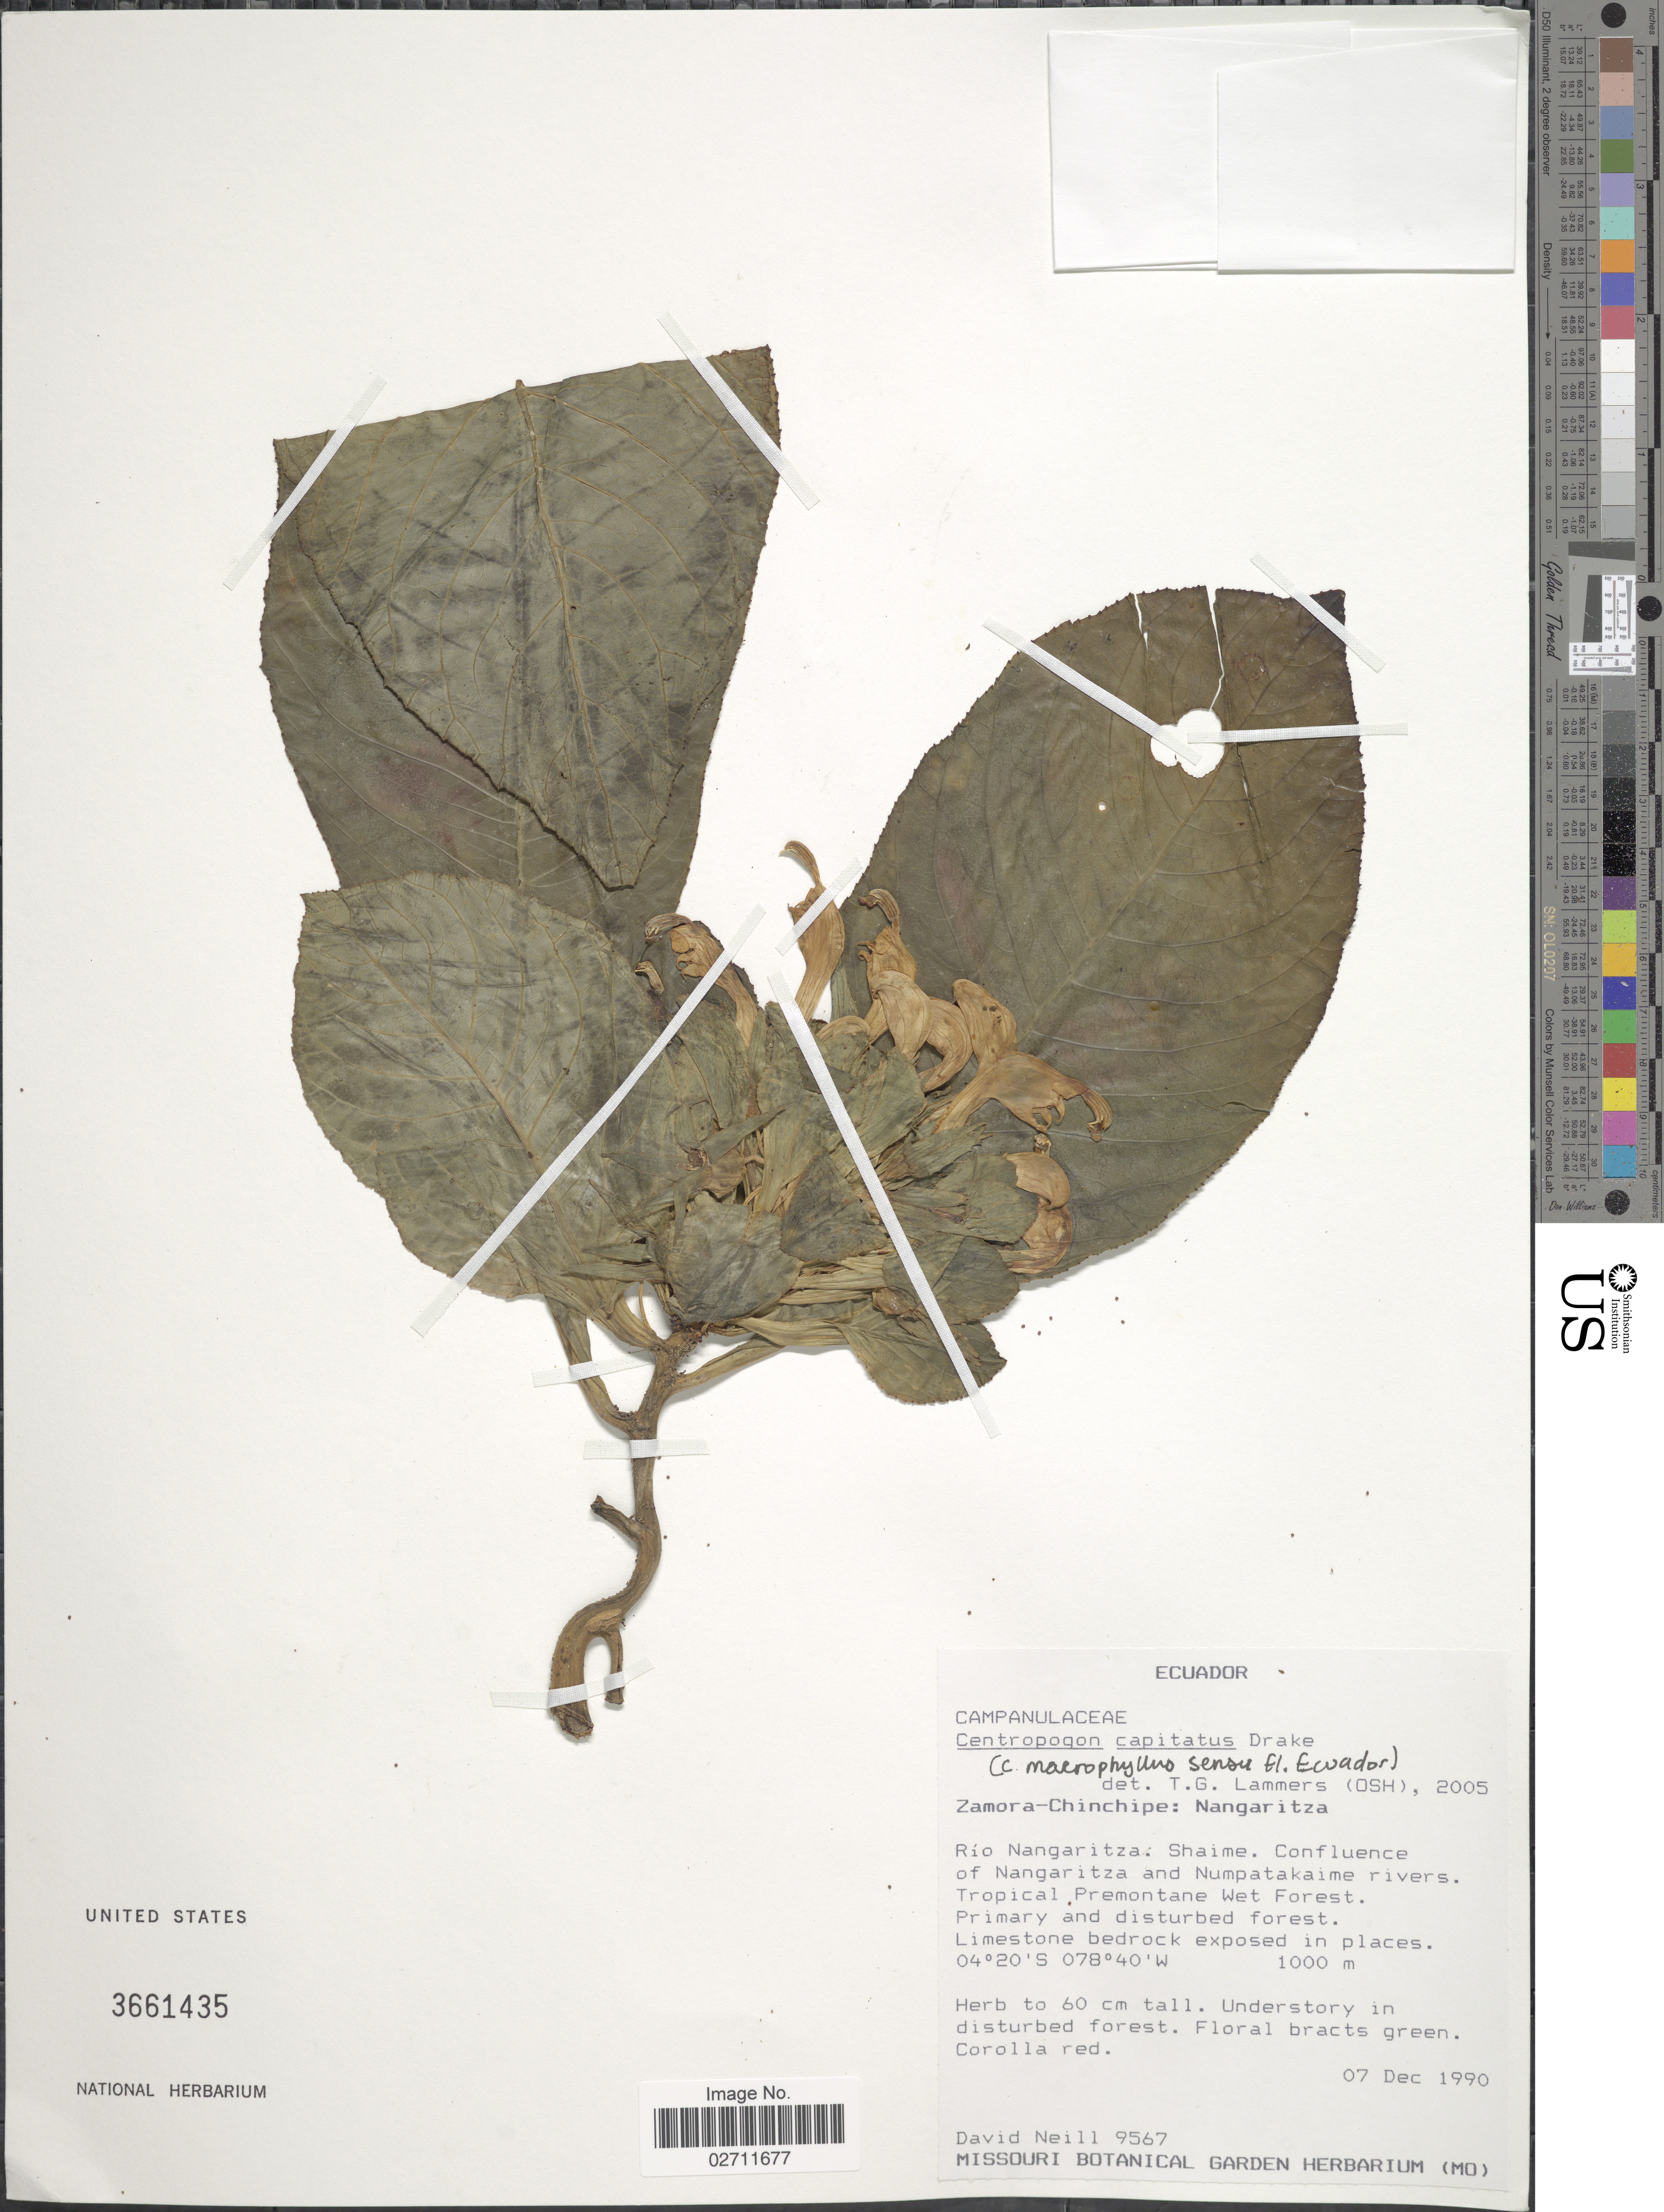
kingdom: Plantae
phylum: Tracheophyta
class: Magnoliopsida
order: Asterales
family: Campanulaceae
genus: Centropogon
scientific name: Centropogon capitatus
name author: Drake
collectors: D. A. Neill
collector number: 9567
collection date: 1990-12-07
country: Ecuador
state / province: Zamora-Chinchipe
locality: Nangaritza. Rio Nangaritza. Shaime. Confluence of Nangaritza and Numpatakaime rivers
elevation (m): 1000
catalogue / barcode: US 3661435